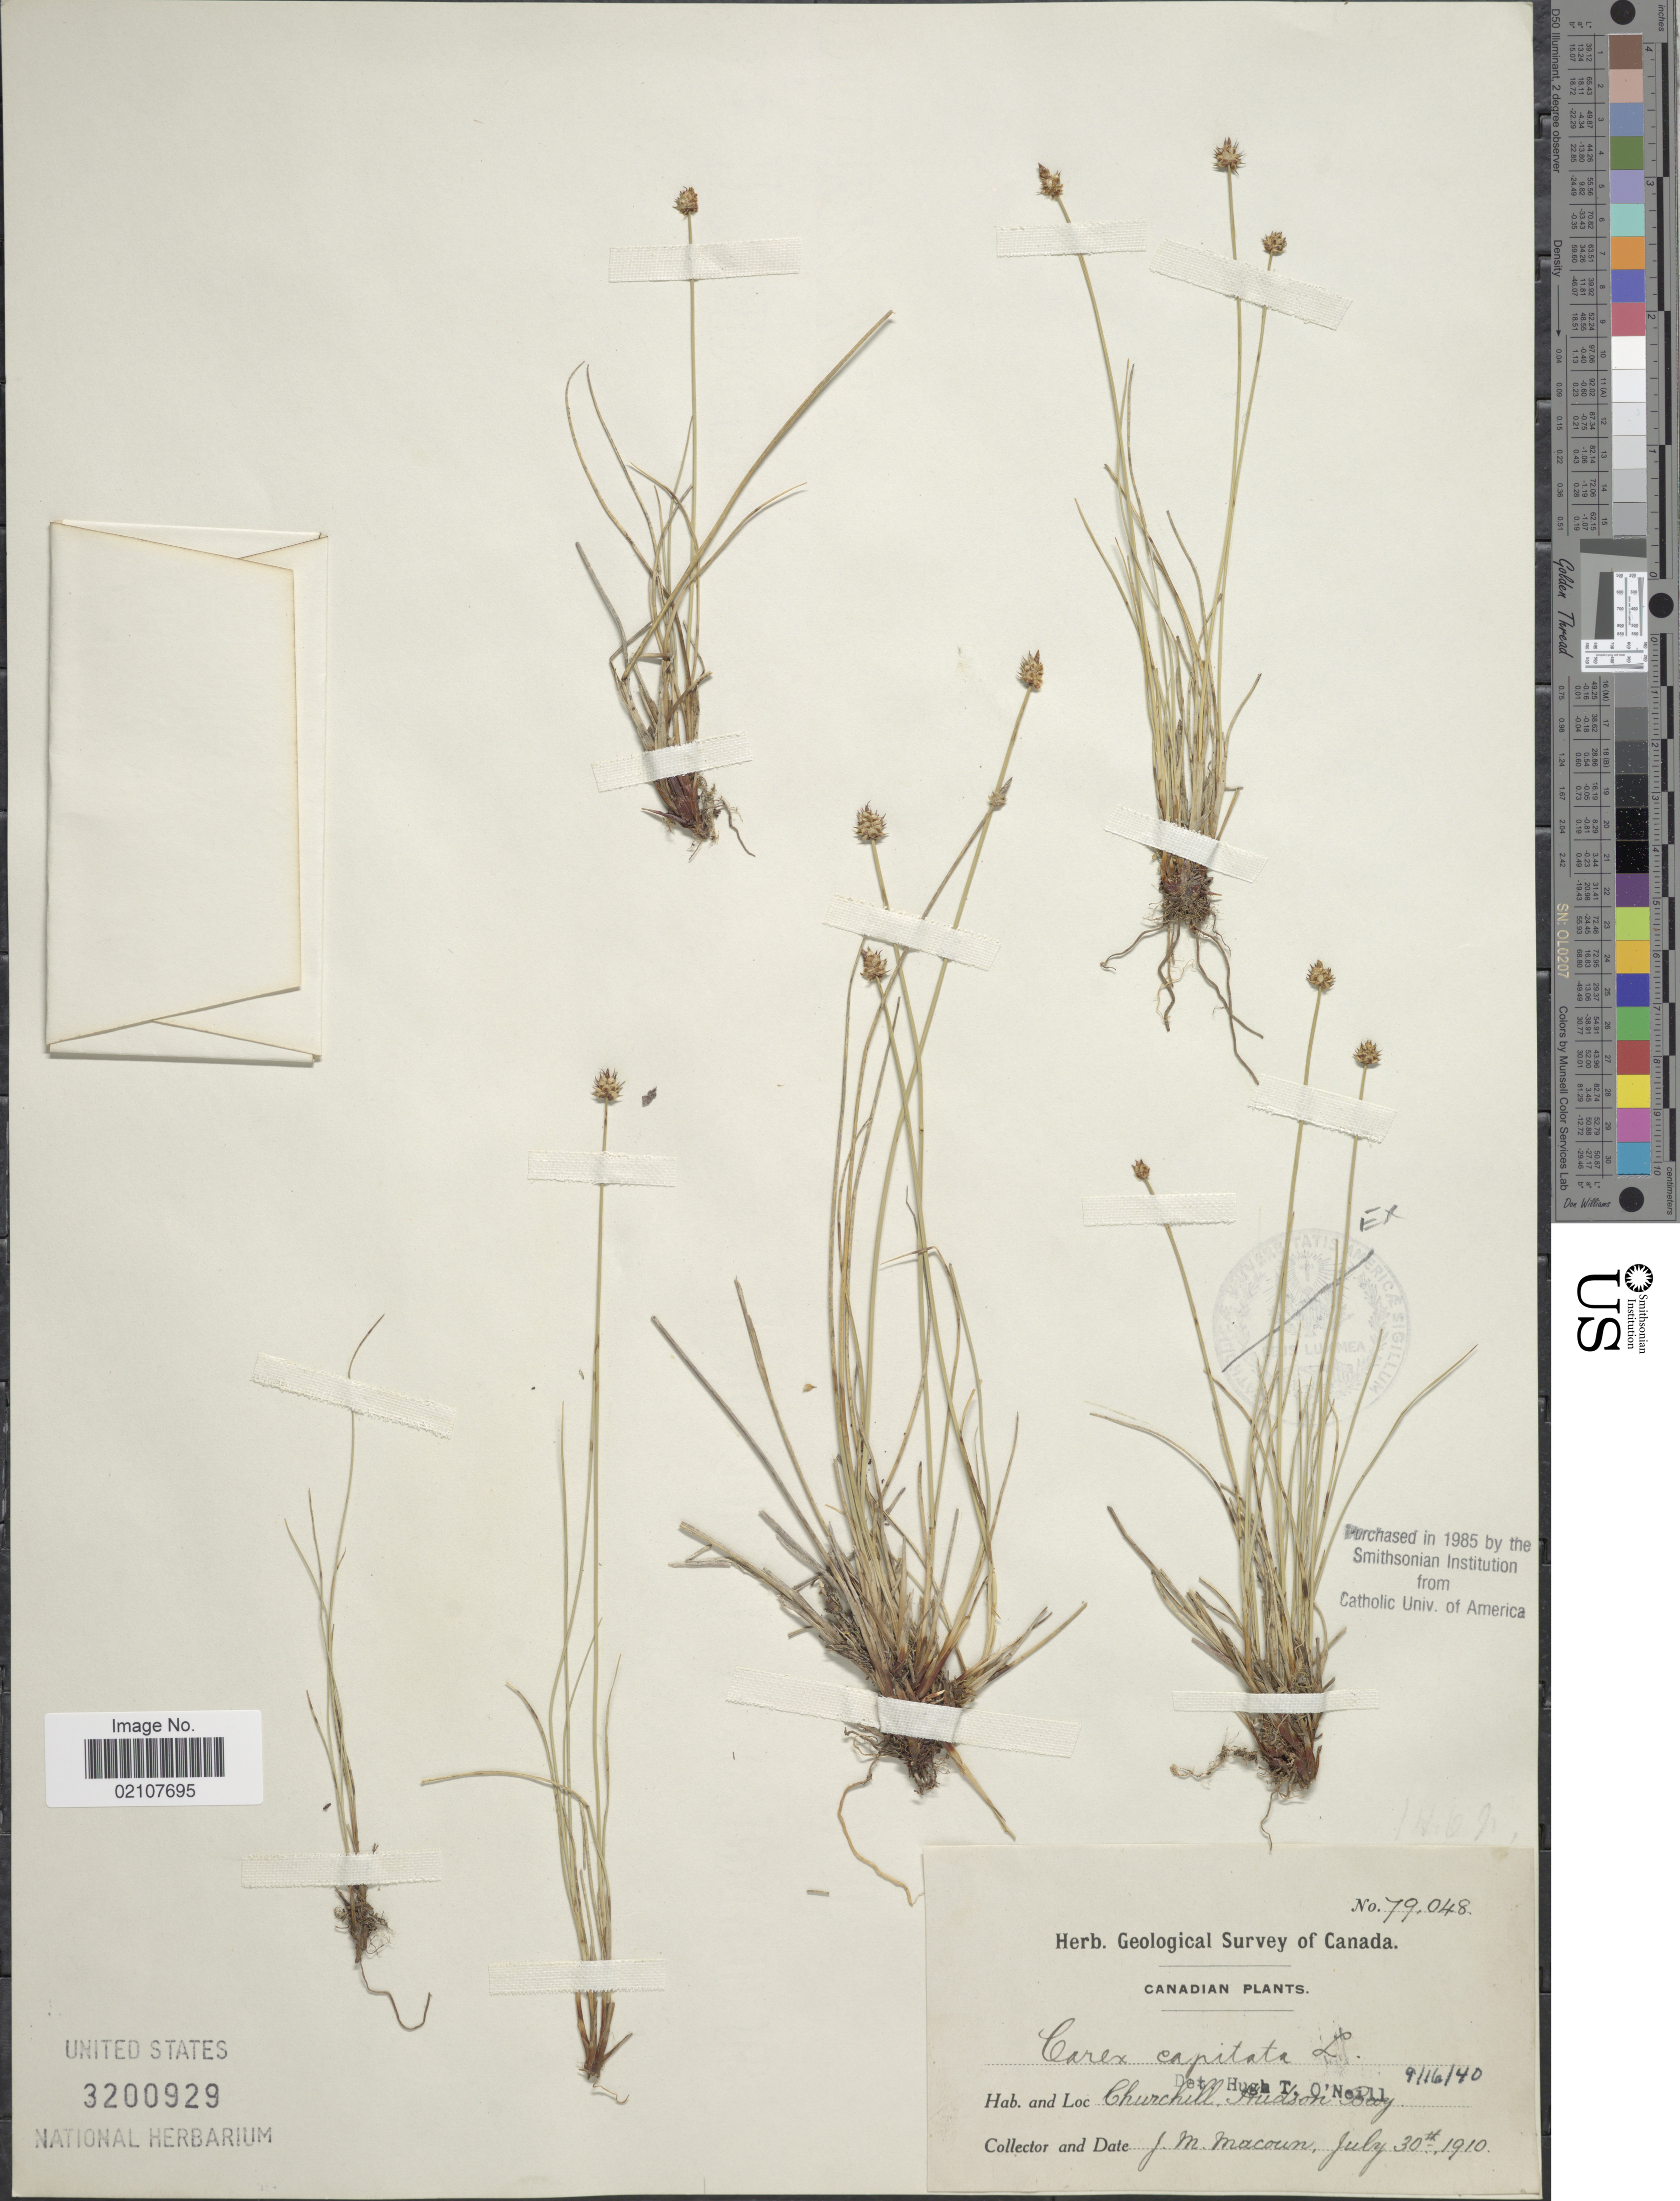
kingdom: Plantae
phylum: Tracheophyta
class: Liliopsida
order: Poales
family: Cyperaceae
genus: Carex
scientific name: Carex capitata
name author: L.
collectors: J. M. Macoun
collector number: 79048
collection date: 1910-07-30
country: Canada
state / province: Manitoba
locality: Hundson Bay, Churchill.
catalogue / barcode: US 3200929